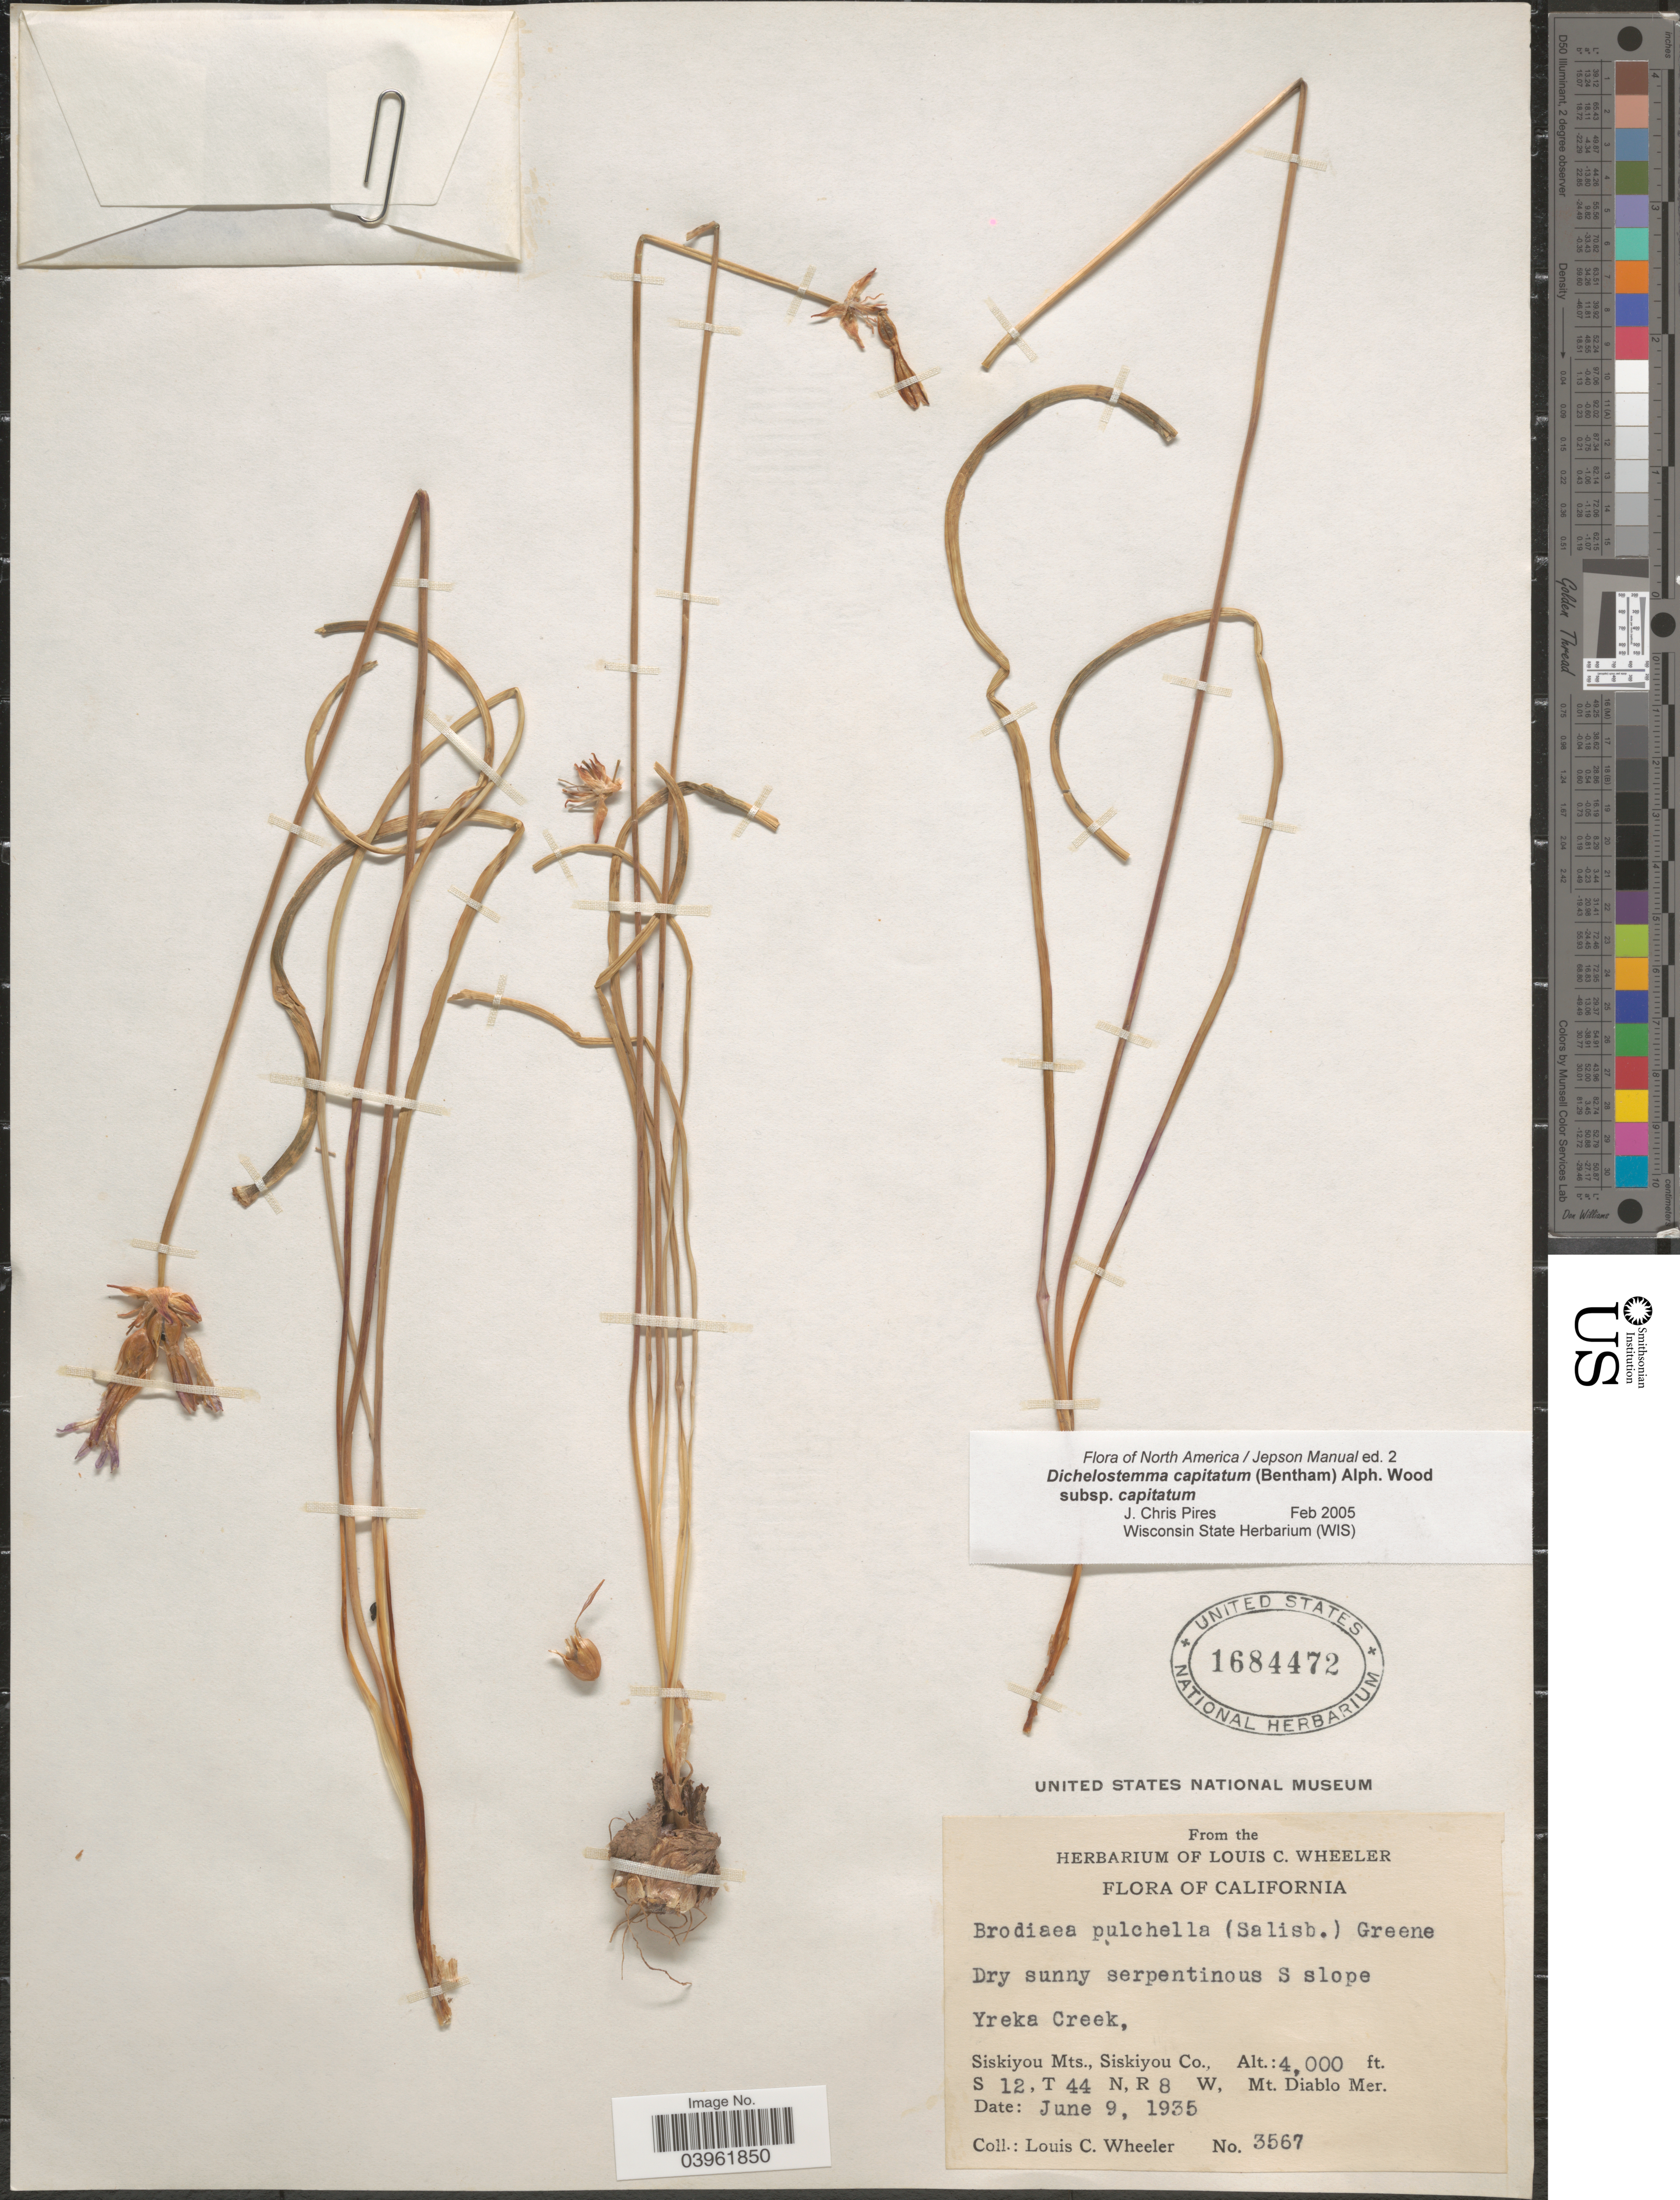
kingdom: Plantae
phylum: Tracheophyta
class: Liliopsida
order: Asparagales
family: Asparagaceae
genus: Dichelostemma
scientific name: Dichelostemma capitatum subsp. capitatum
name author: (Benth.) Alph. Wood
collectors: L. C. Wheeler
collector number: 3567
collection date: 1935-06-09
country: United States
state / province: California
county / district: Siskiyou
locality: S slope Yreka Creek. Siskiyou Mts., Siskiyou Co. S12, T44N, R8W, Mt. Diablo Mer.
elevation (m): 1219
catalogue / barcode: US 1684472